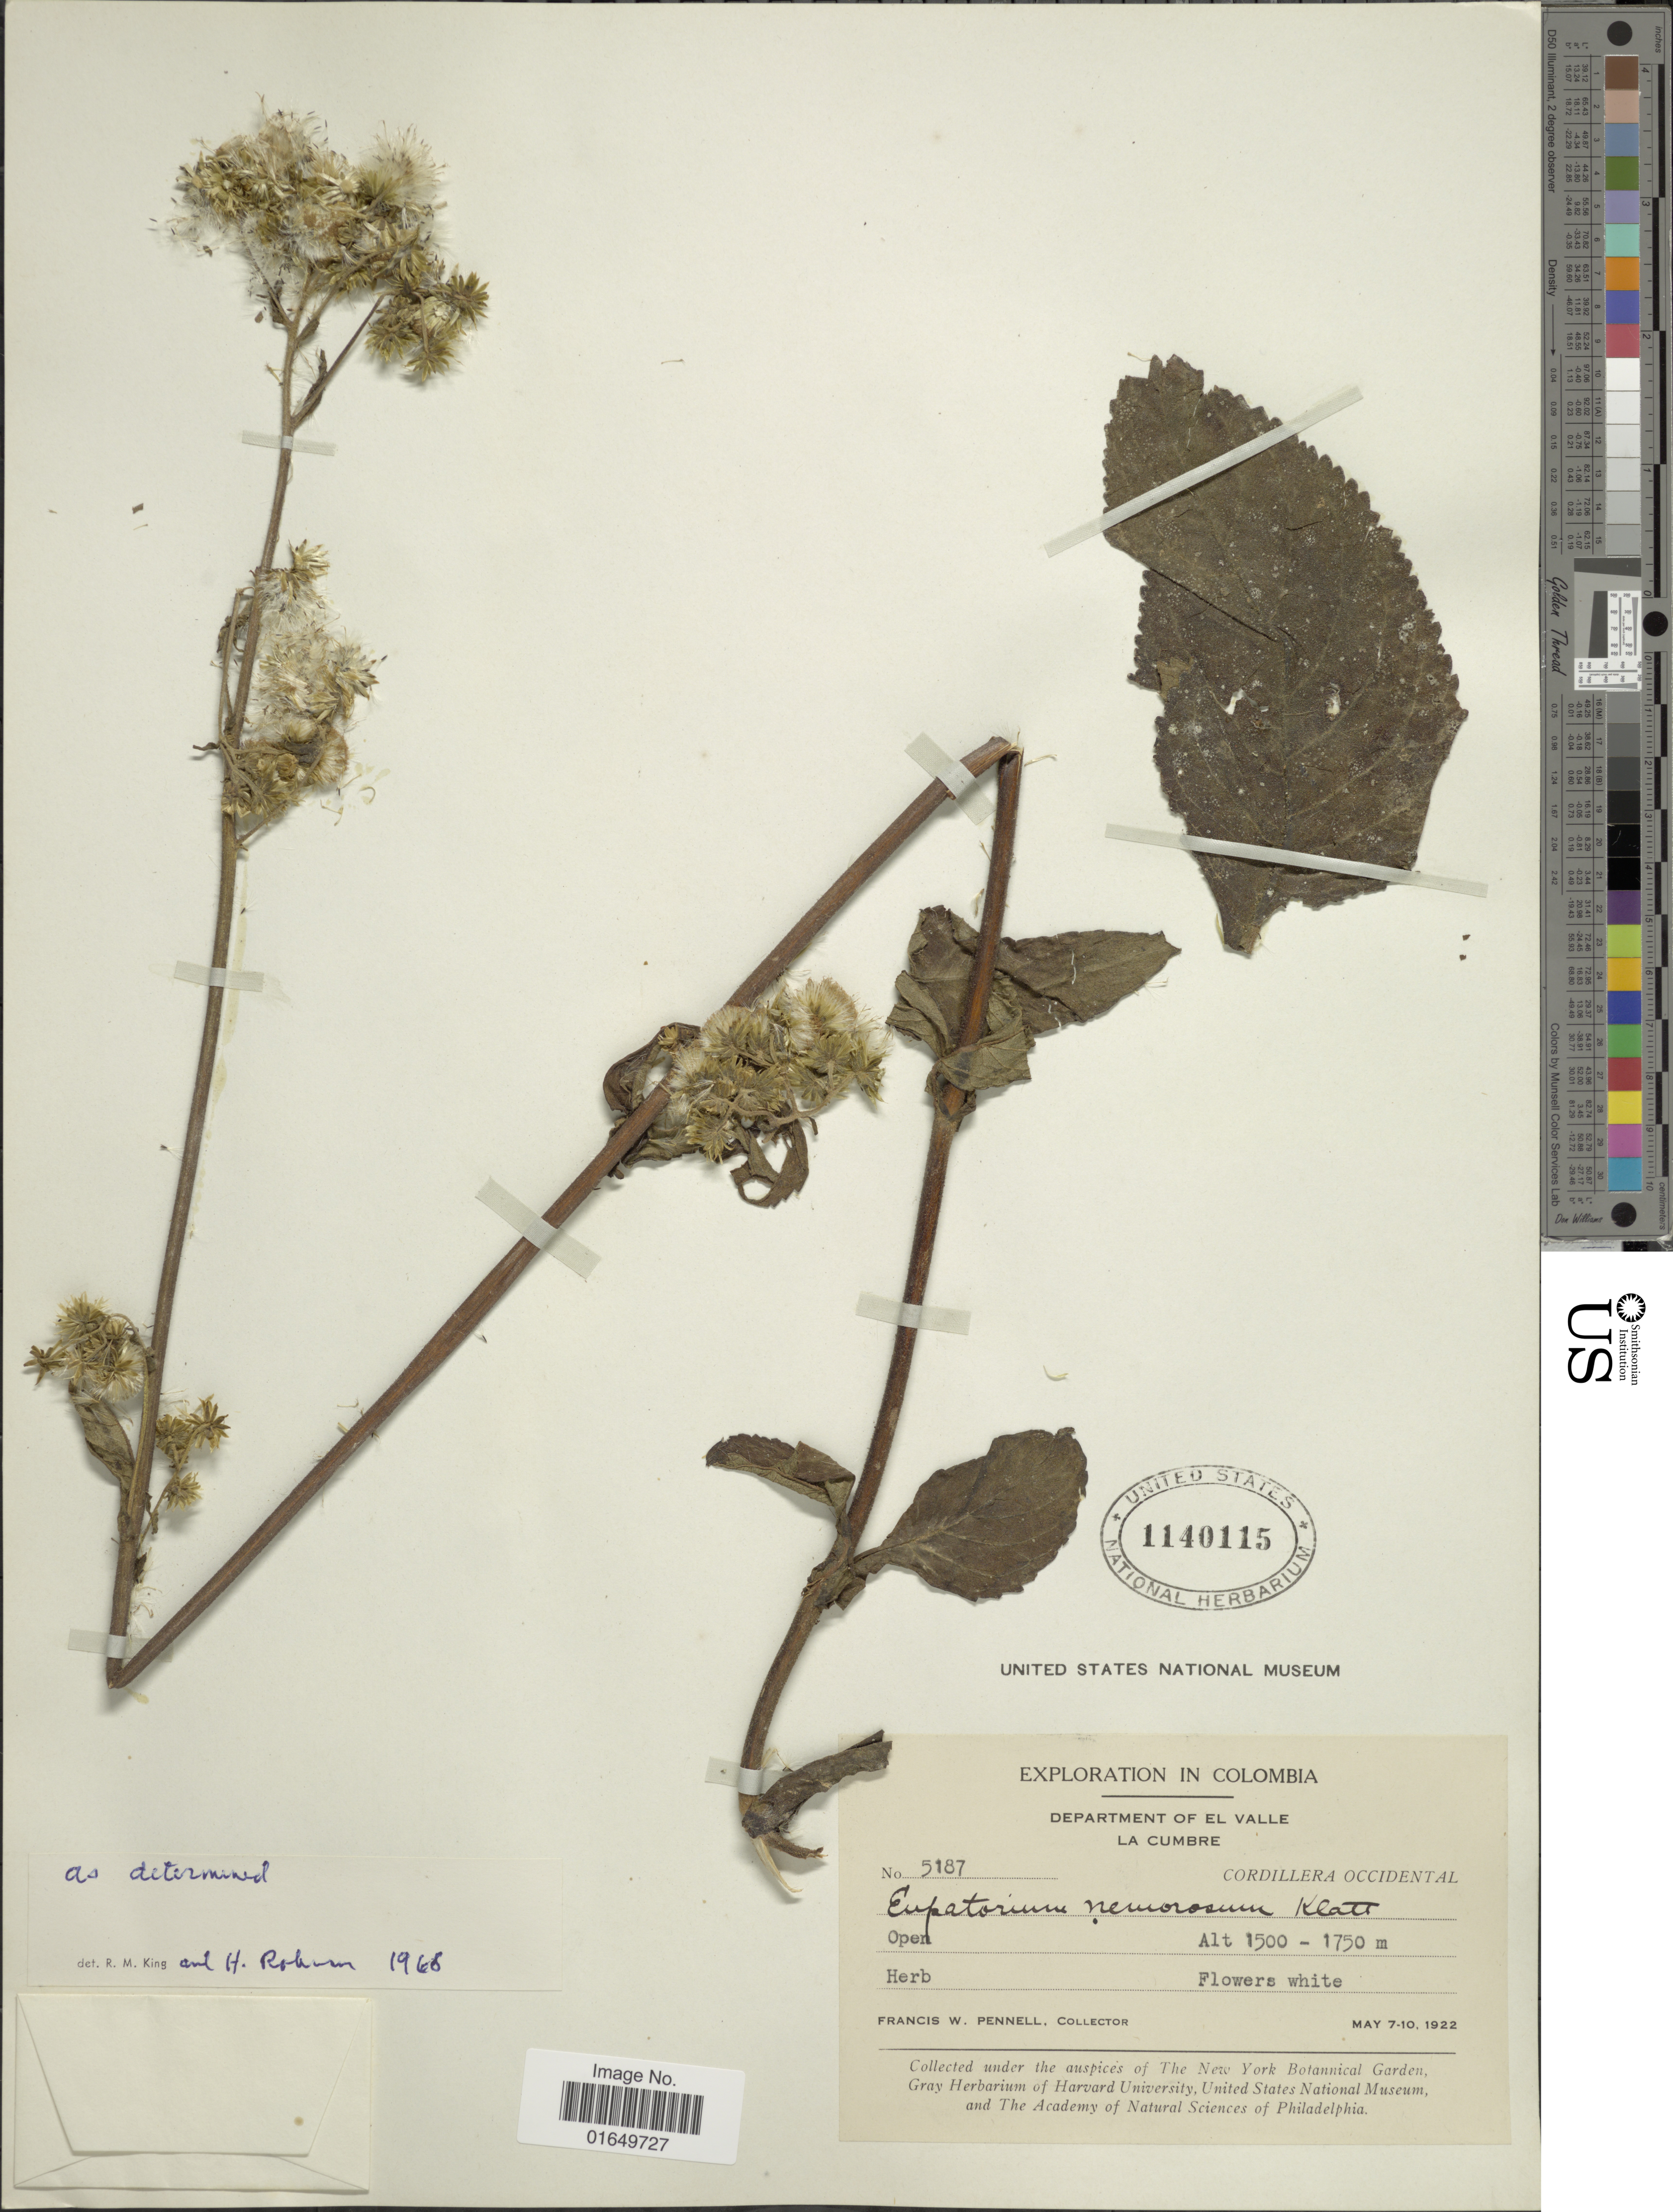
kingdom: Plantae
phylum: Tracheophyta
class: Magnoliopsida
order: Asterales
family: Asteraceae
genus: Polyanthina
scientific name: Polyanthina nemorosa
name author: (Klatt) R.M. King & H. Rob.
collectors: F. W. Pennell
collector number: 5187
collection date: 1922-05-07/1922-05-10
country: Colombia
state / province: Valle del Cauca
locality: Department of Valle. La Cumbre. Cordillera Occidental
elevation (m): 1500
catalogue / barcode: US 1140115